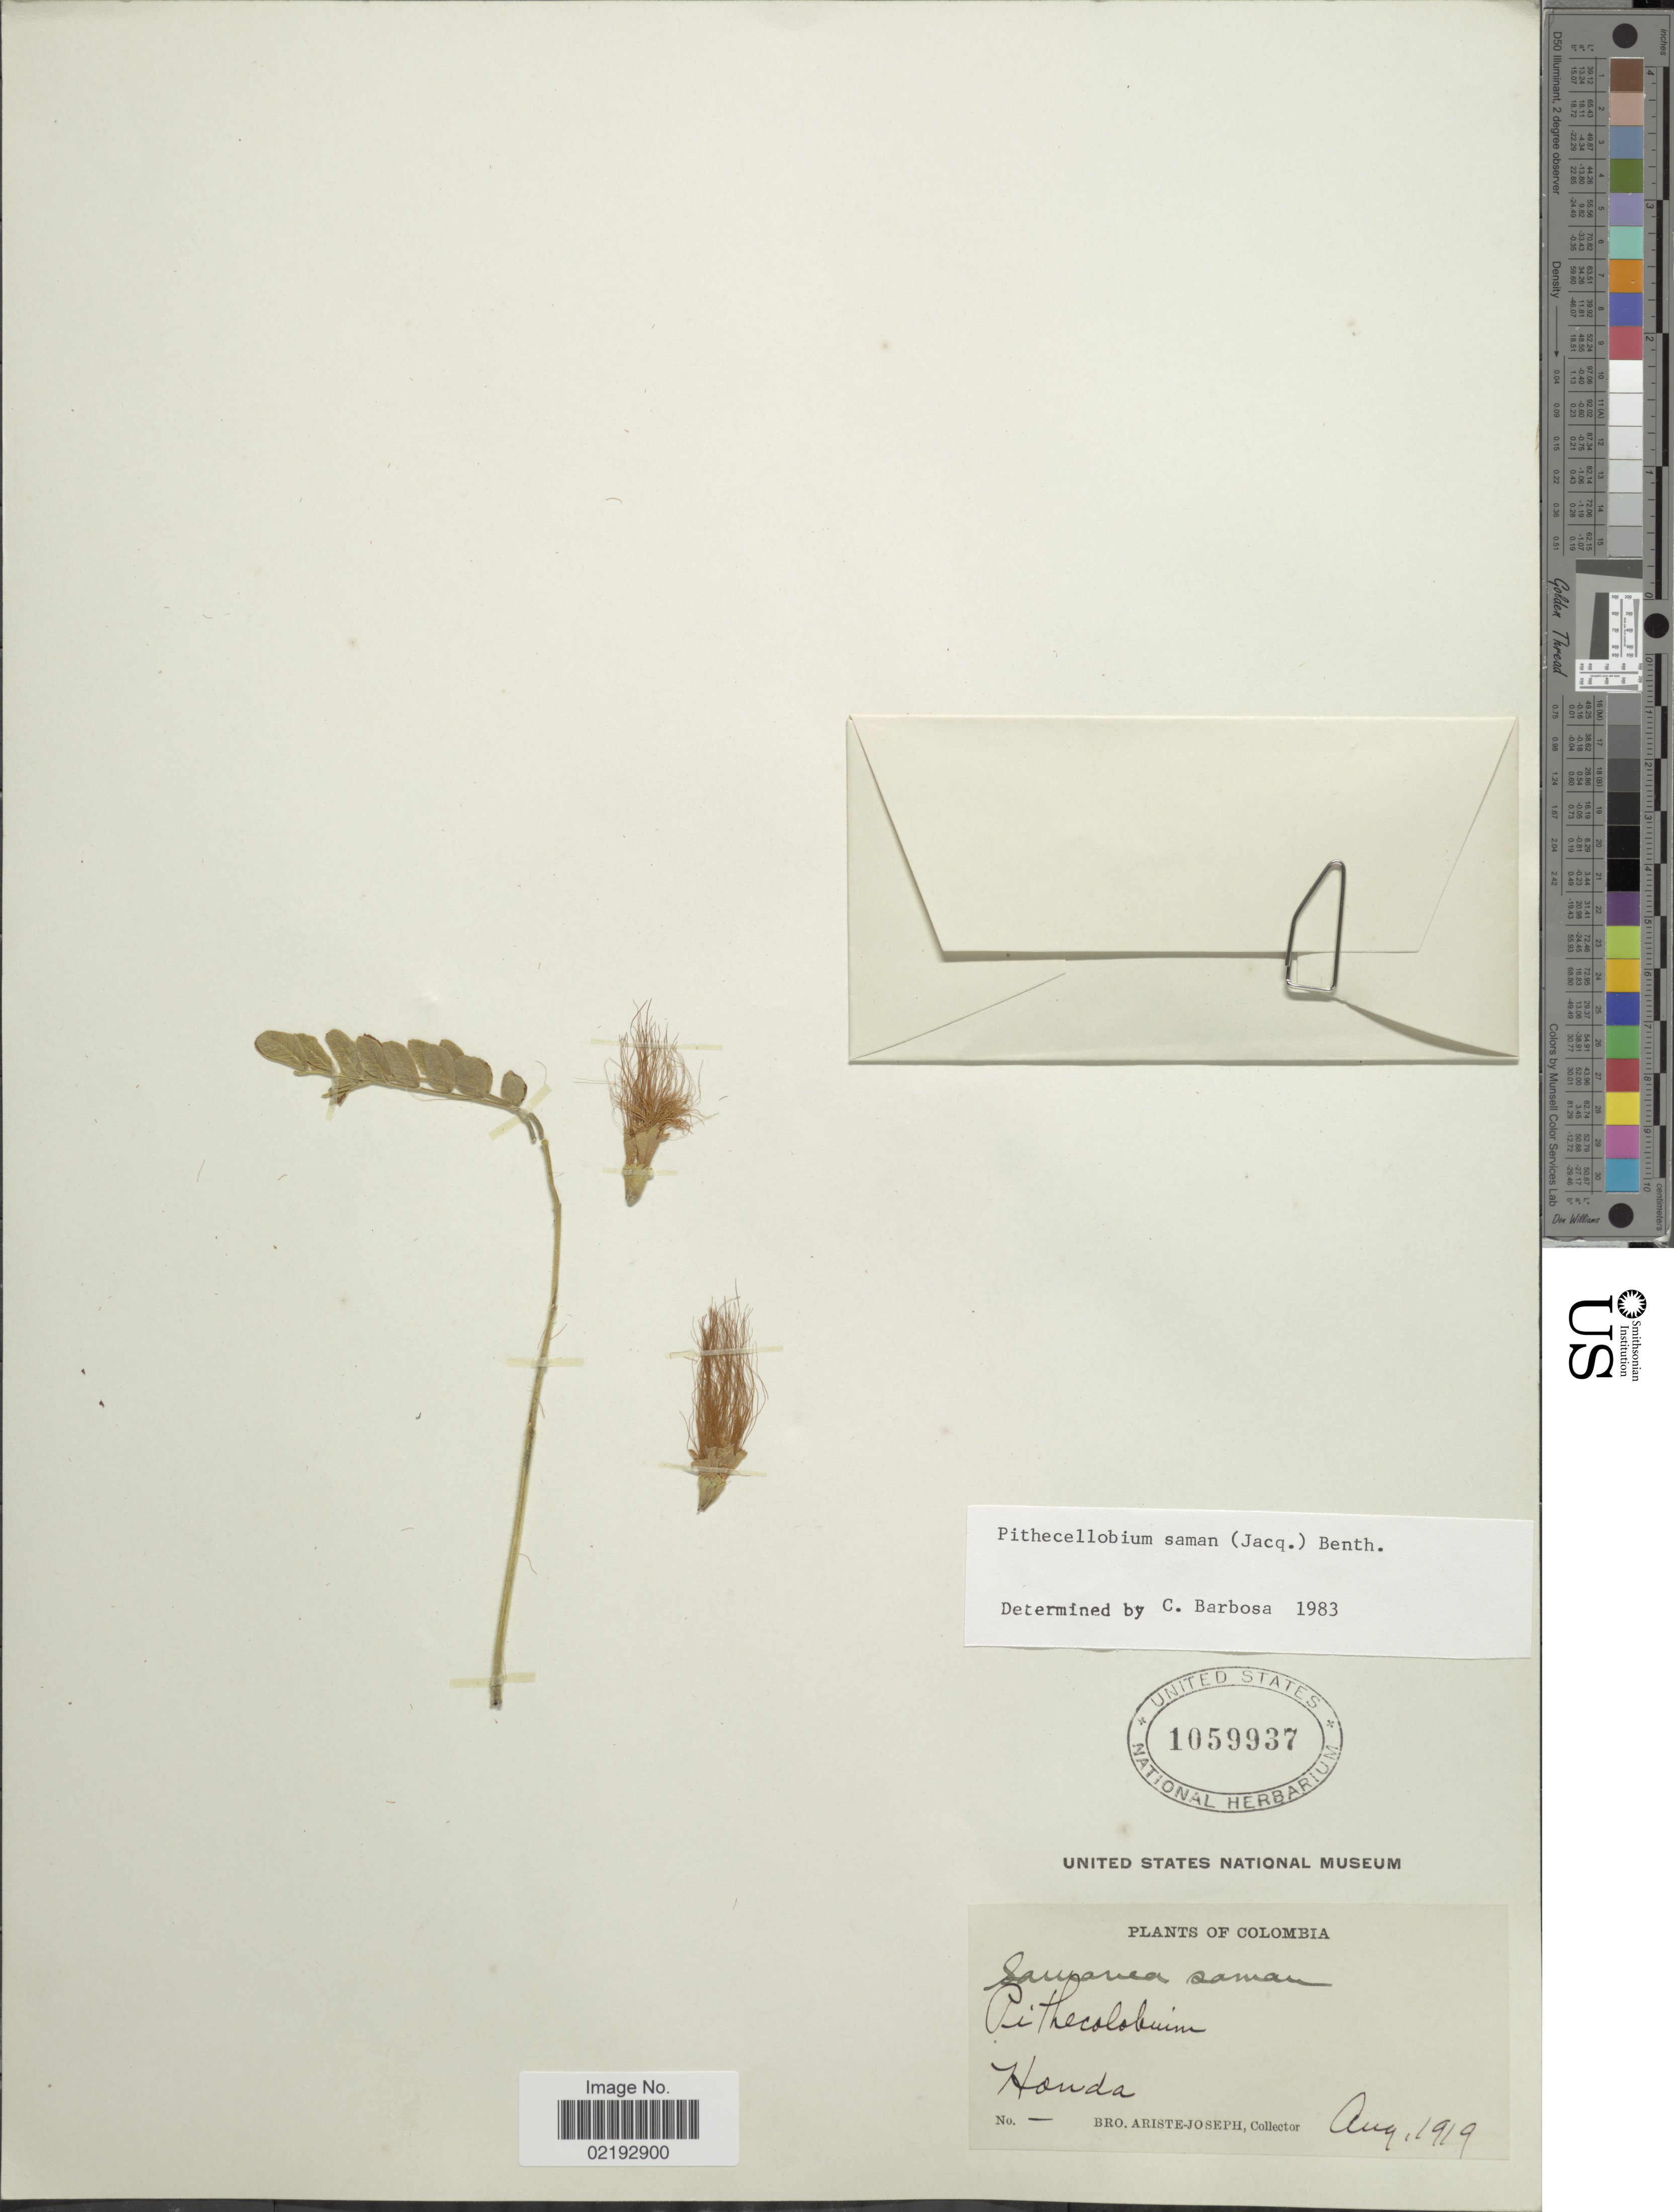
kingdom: Plantae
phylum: Tracheophyta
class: Magnoliopsida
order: Fabales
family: Fabaceae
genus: Samanea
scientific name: Samanea saman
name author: (Jacq.) Merr.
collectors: Bro. Ariste-Joseph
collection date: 1919-08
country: Colombia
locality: Honda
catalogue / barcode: US 1059937